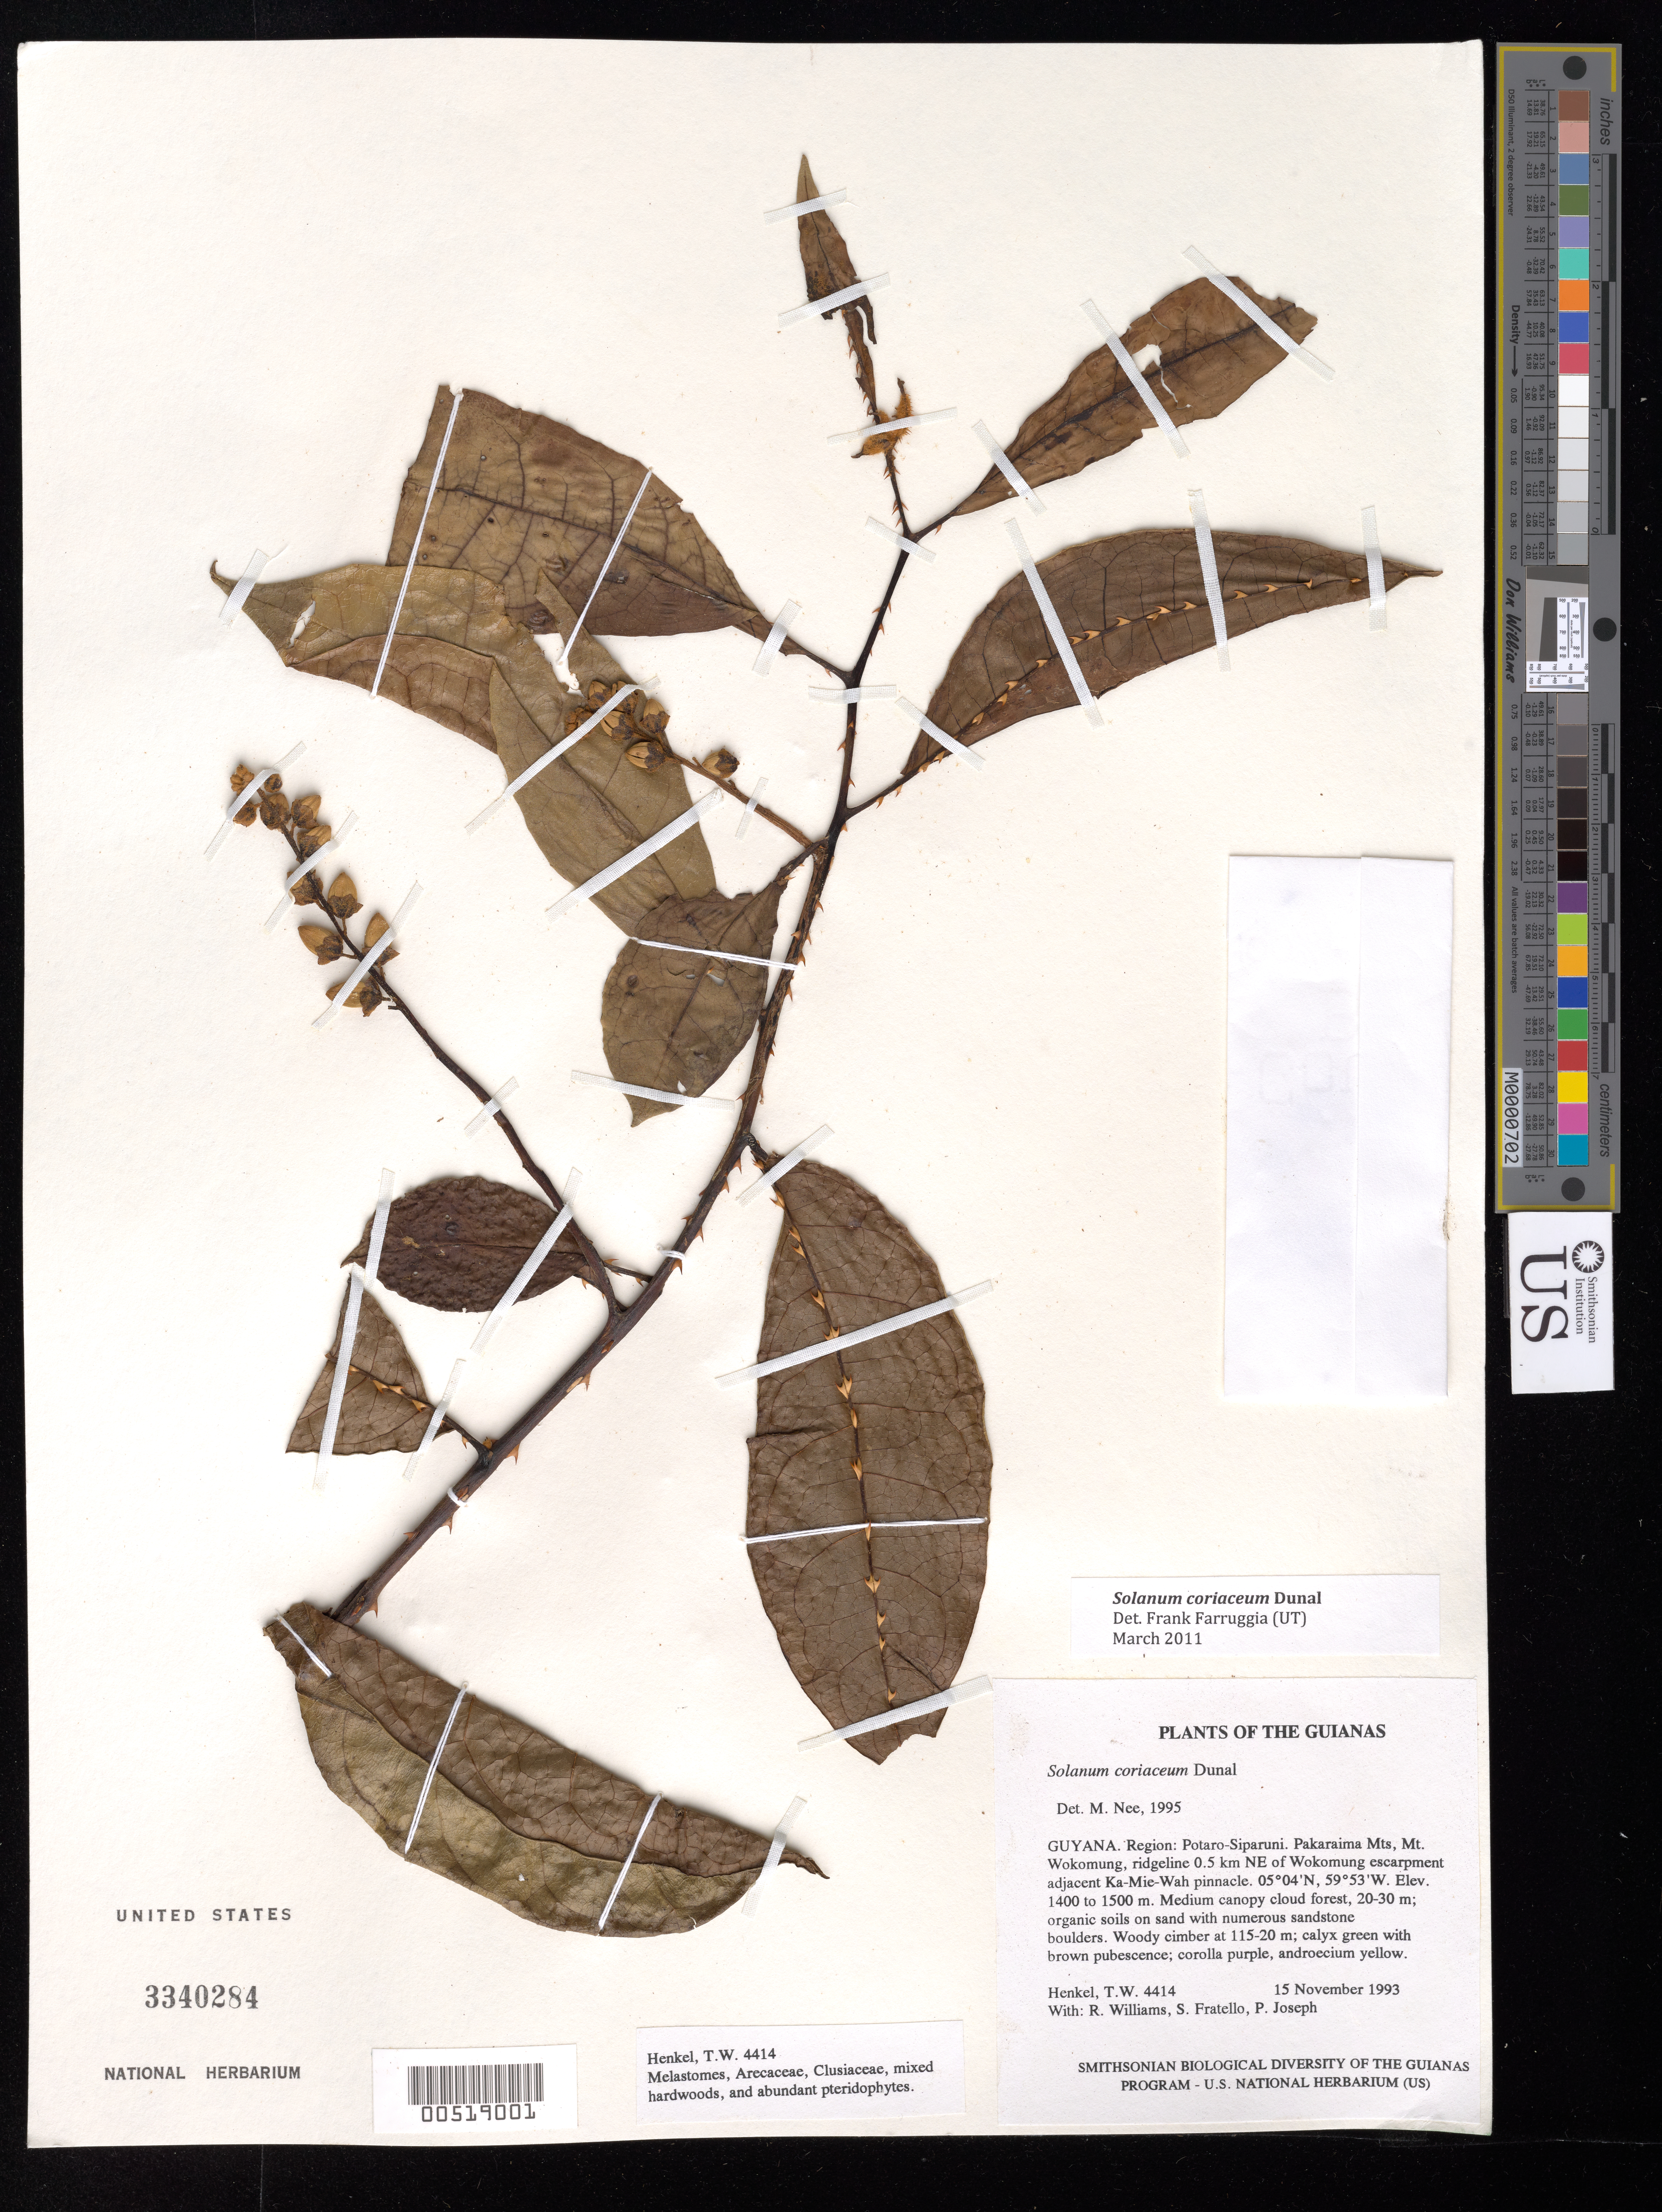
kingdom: Plantae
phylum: Tracheophyta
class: Magnoliopsida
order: Solanales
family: Solanaceae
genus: Solanum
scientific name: Solanum coriaceum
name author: Dunal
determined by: Nee, Michael H.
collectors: T. Henkel, R. Williams, S. Fratello & P. Joseph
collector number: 4414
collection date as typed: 11 Nov 1993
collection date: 1993-11-11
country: Guyana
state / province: Potaro-Siparuni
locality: Pakaraima Mts, Mt. Wokomung, ridgeline 0.5 km NE of Wokomung escarpment adjacent Ka-Mie-Wah pinnacle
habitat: Medium canopy cloud forest, 20-30 m; organic soils on sand with numerous sandstone boulders. Mixed hardwoods and abundant pteridophytes.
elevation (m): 1400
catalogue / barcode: US 3340284